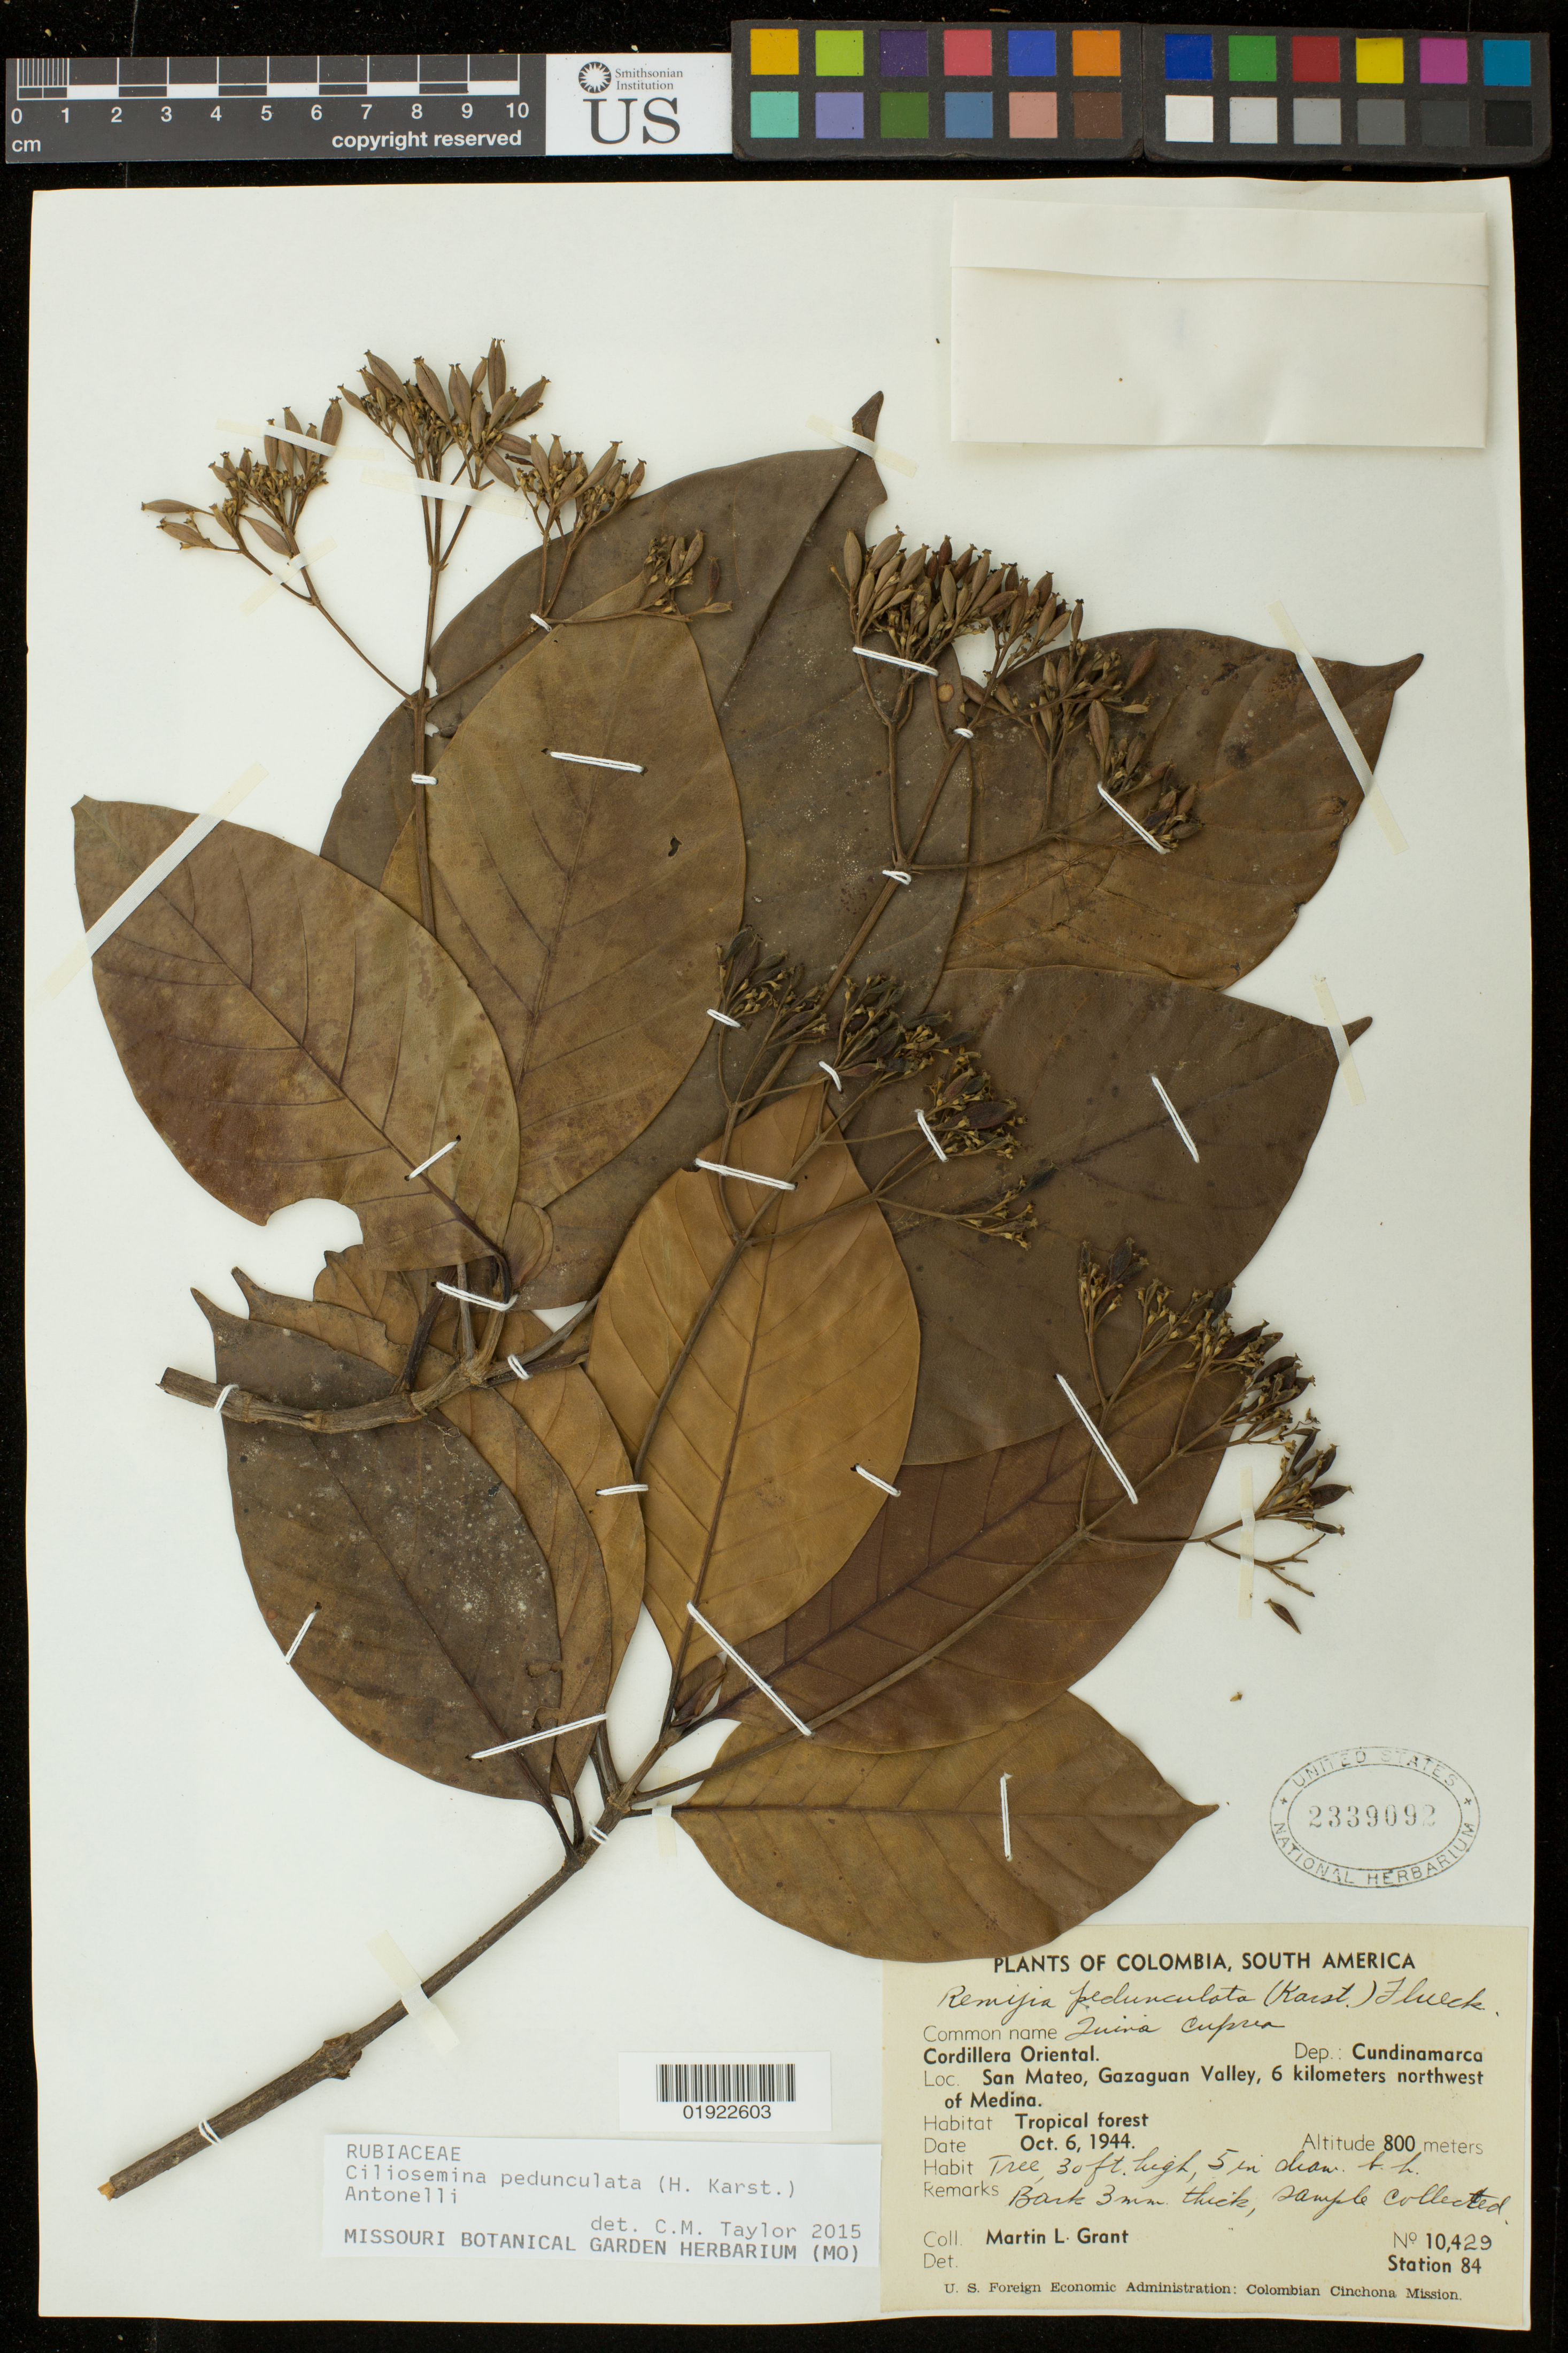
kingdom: Plantae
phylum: Tracheophyta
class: Magnoliopsida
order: Gentianales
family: Rubiaceae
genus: Ciliosemina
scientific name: Ciliosemina pedunculata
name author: (H. Karst.) Antonelli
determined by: Taylor, Charlotte M.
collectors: M. L. Grant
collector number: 10429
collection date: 1944-10-06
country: Colombia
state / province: Cundinamarca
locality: Cordillera Oriental. San Mateo, Gazaguan Valley, 6 kilometers northwest of Medina.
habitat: Tropical forest.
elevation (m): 800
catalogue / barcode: US 2339092